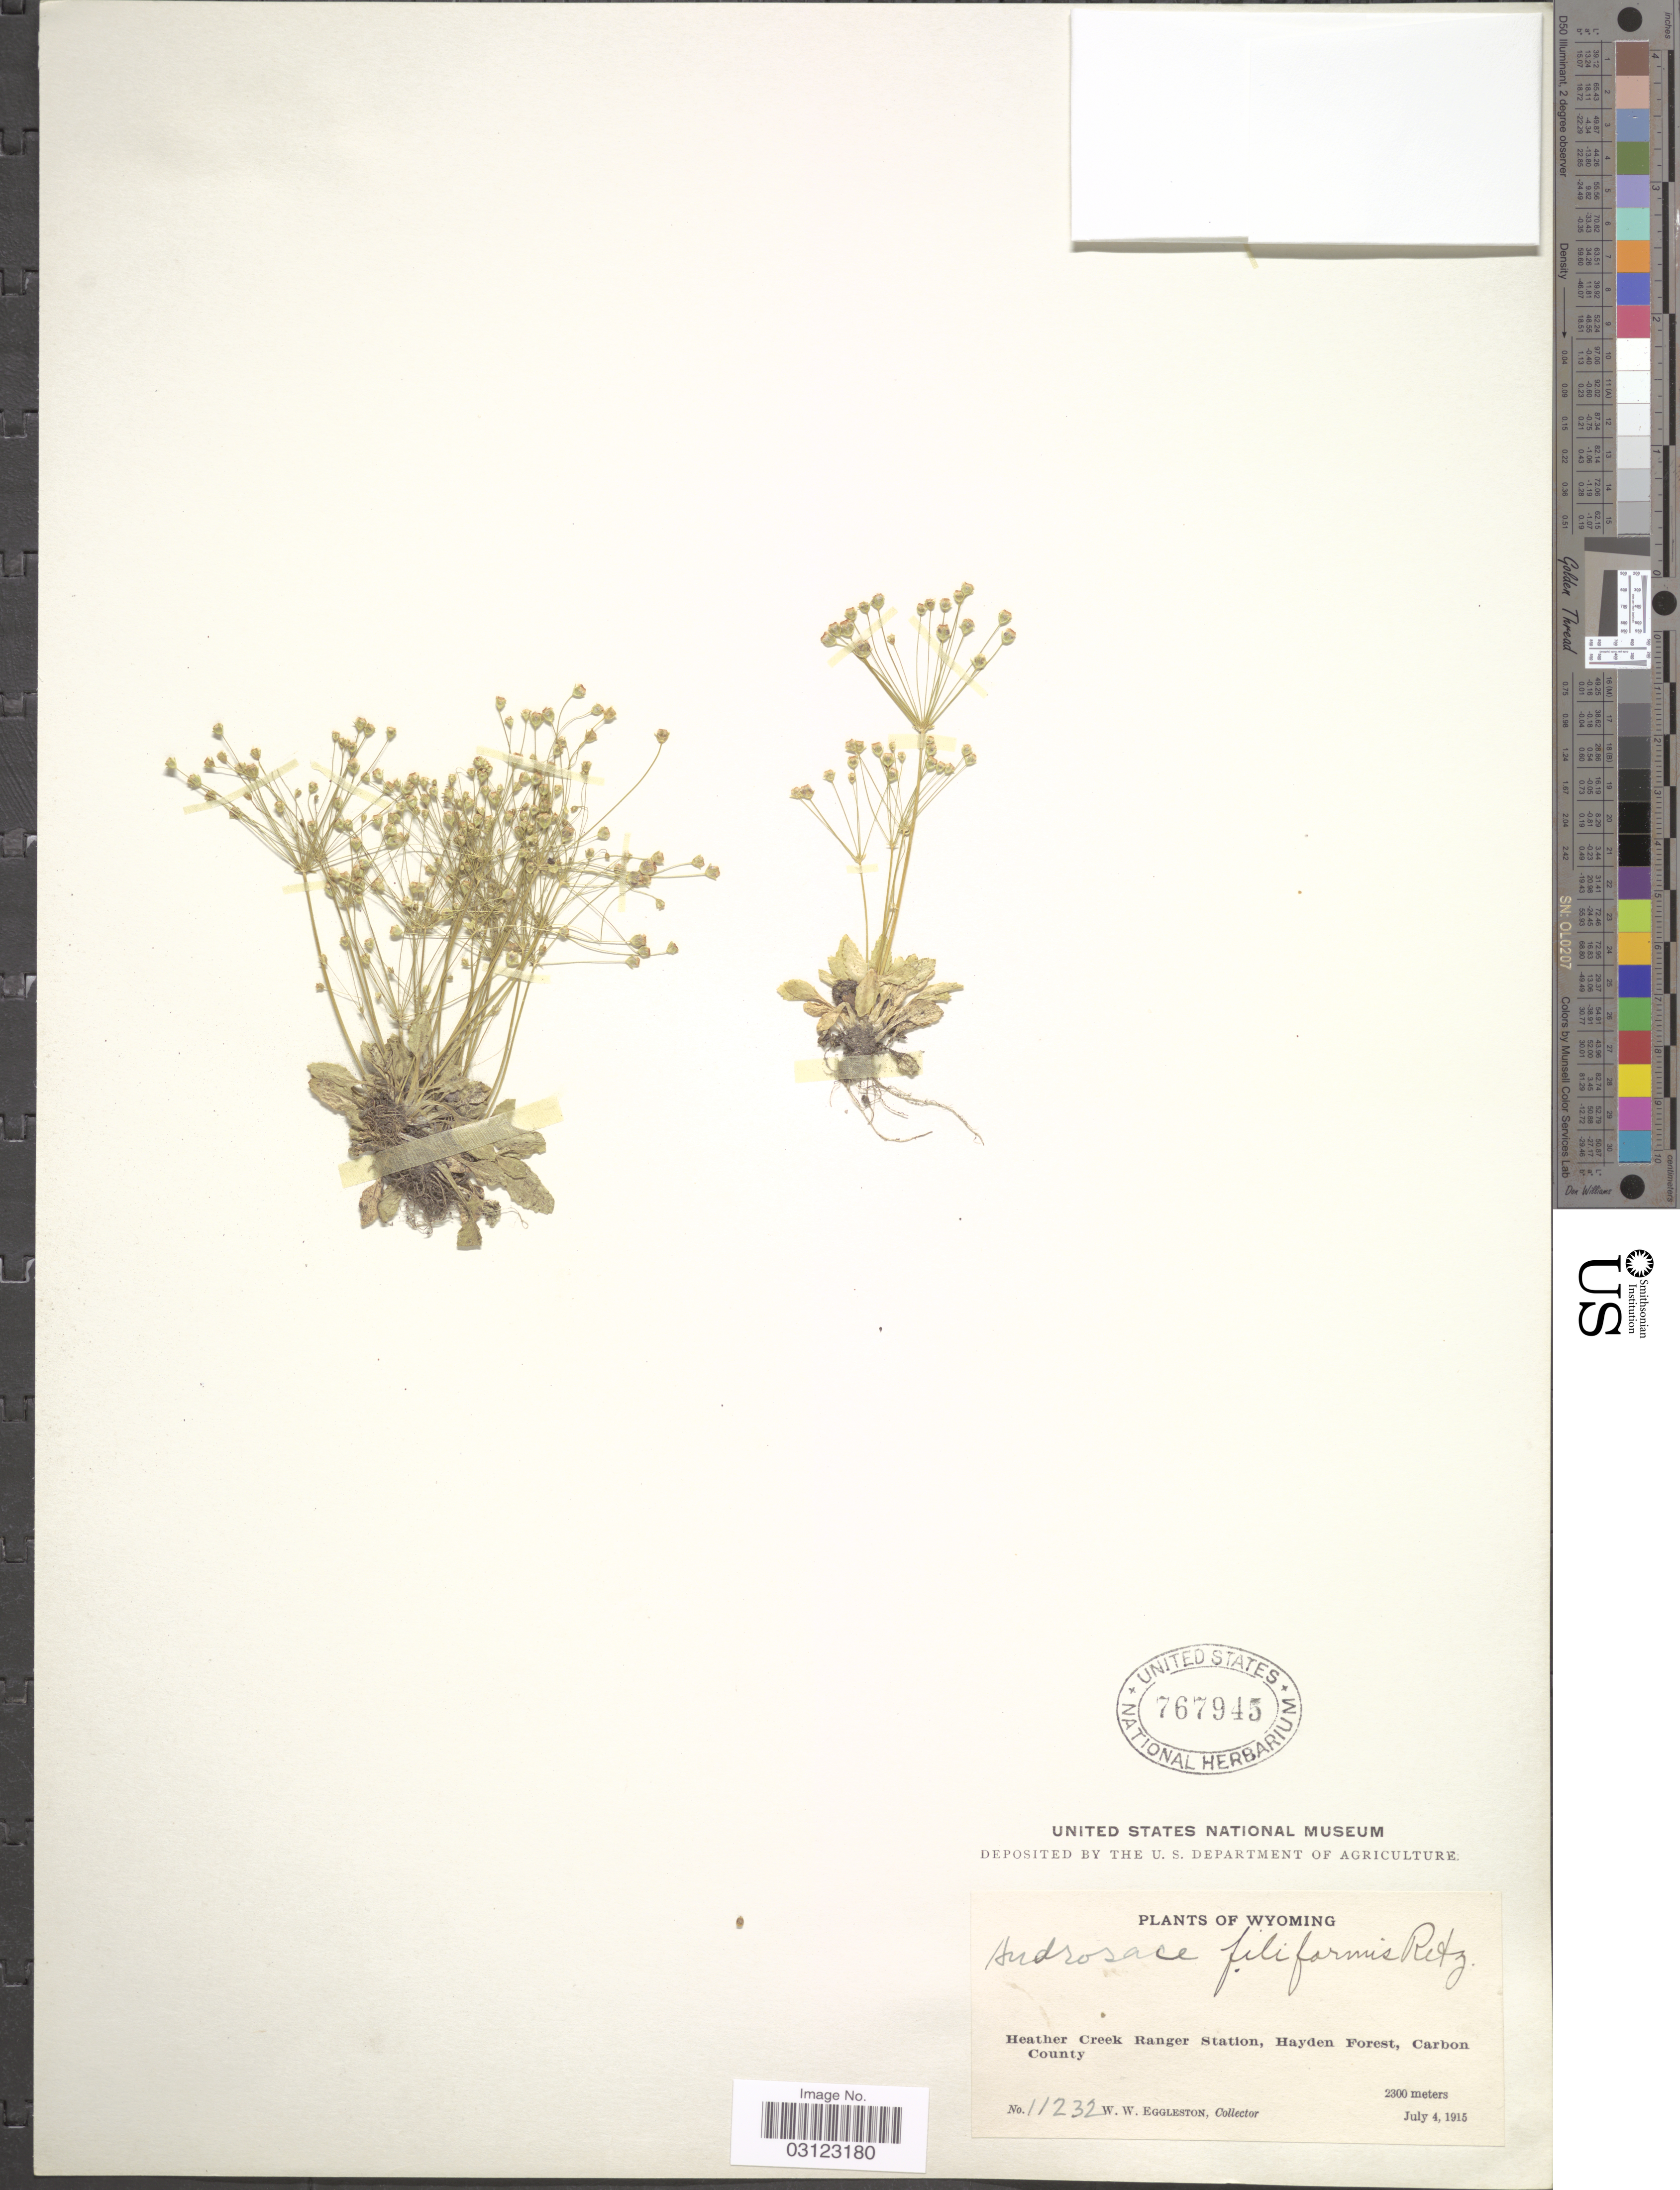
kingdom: Plantae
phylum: Tracheophyta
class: Magnoliopsida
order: Ericales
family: Primulaceae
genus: Androsace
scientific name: Androsace filiformis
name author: Retz.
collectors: W. W. Eggleston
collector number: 11232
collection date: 1915-07-04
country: United States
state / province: Wyoming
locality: Heather Creek Ranger Station, Hayden Forest, Carbon County.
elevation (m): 2300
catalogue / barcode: US 767945